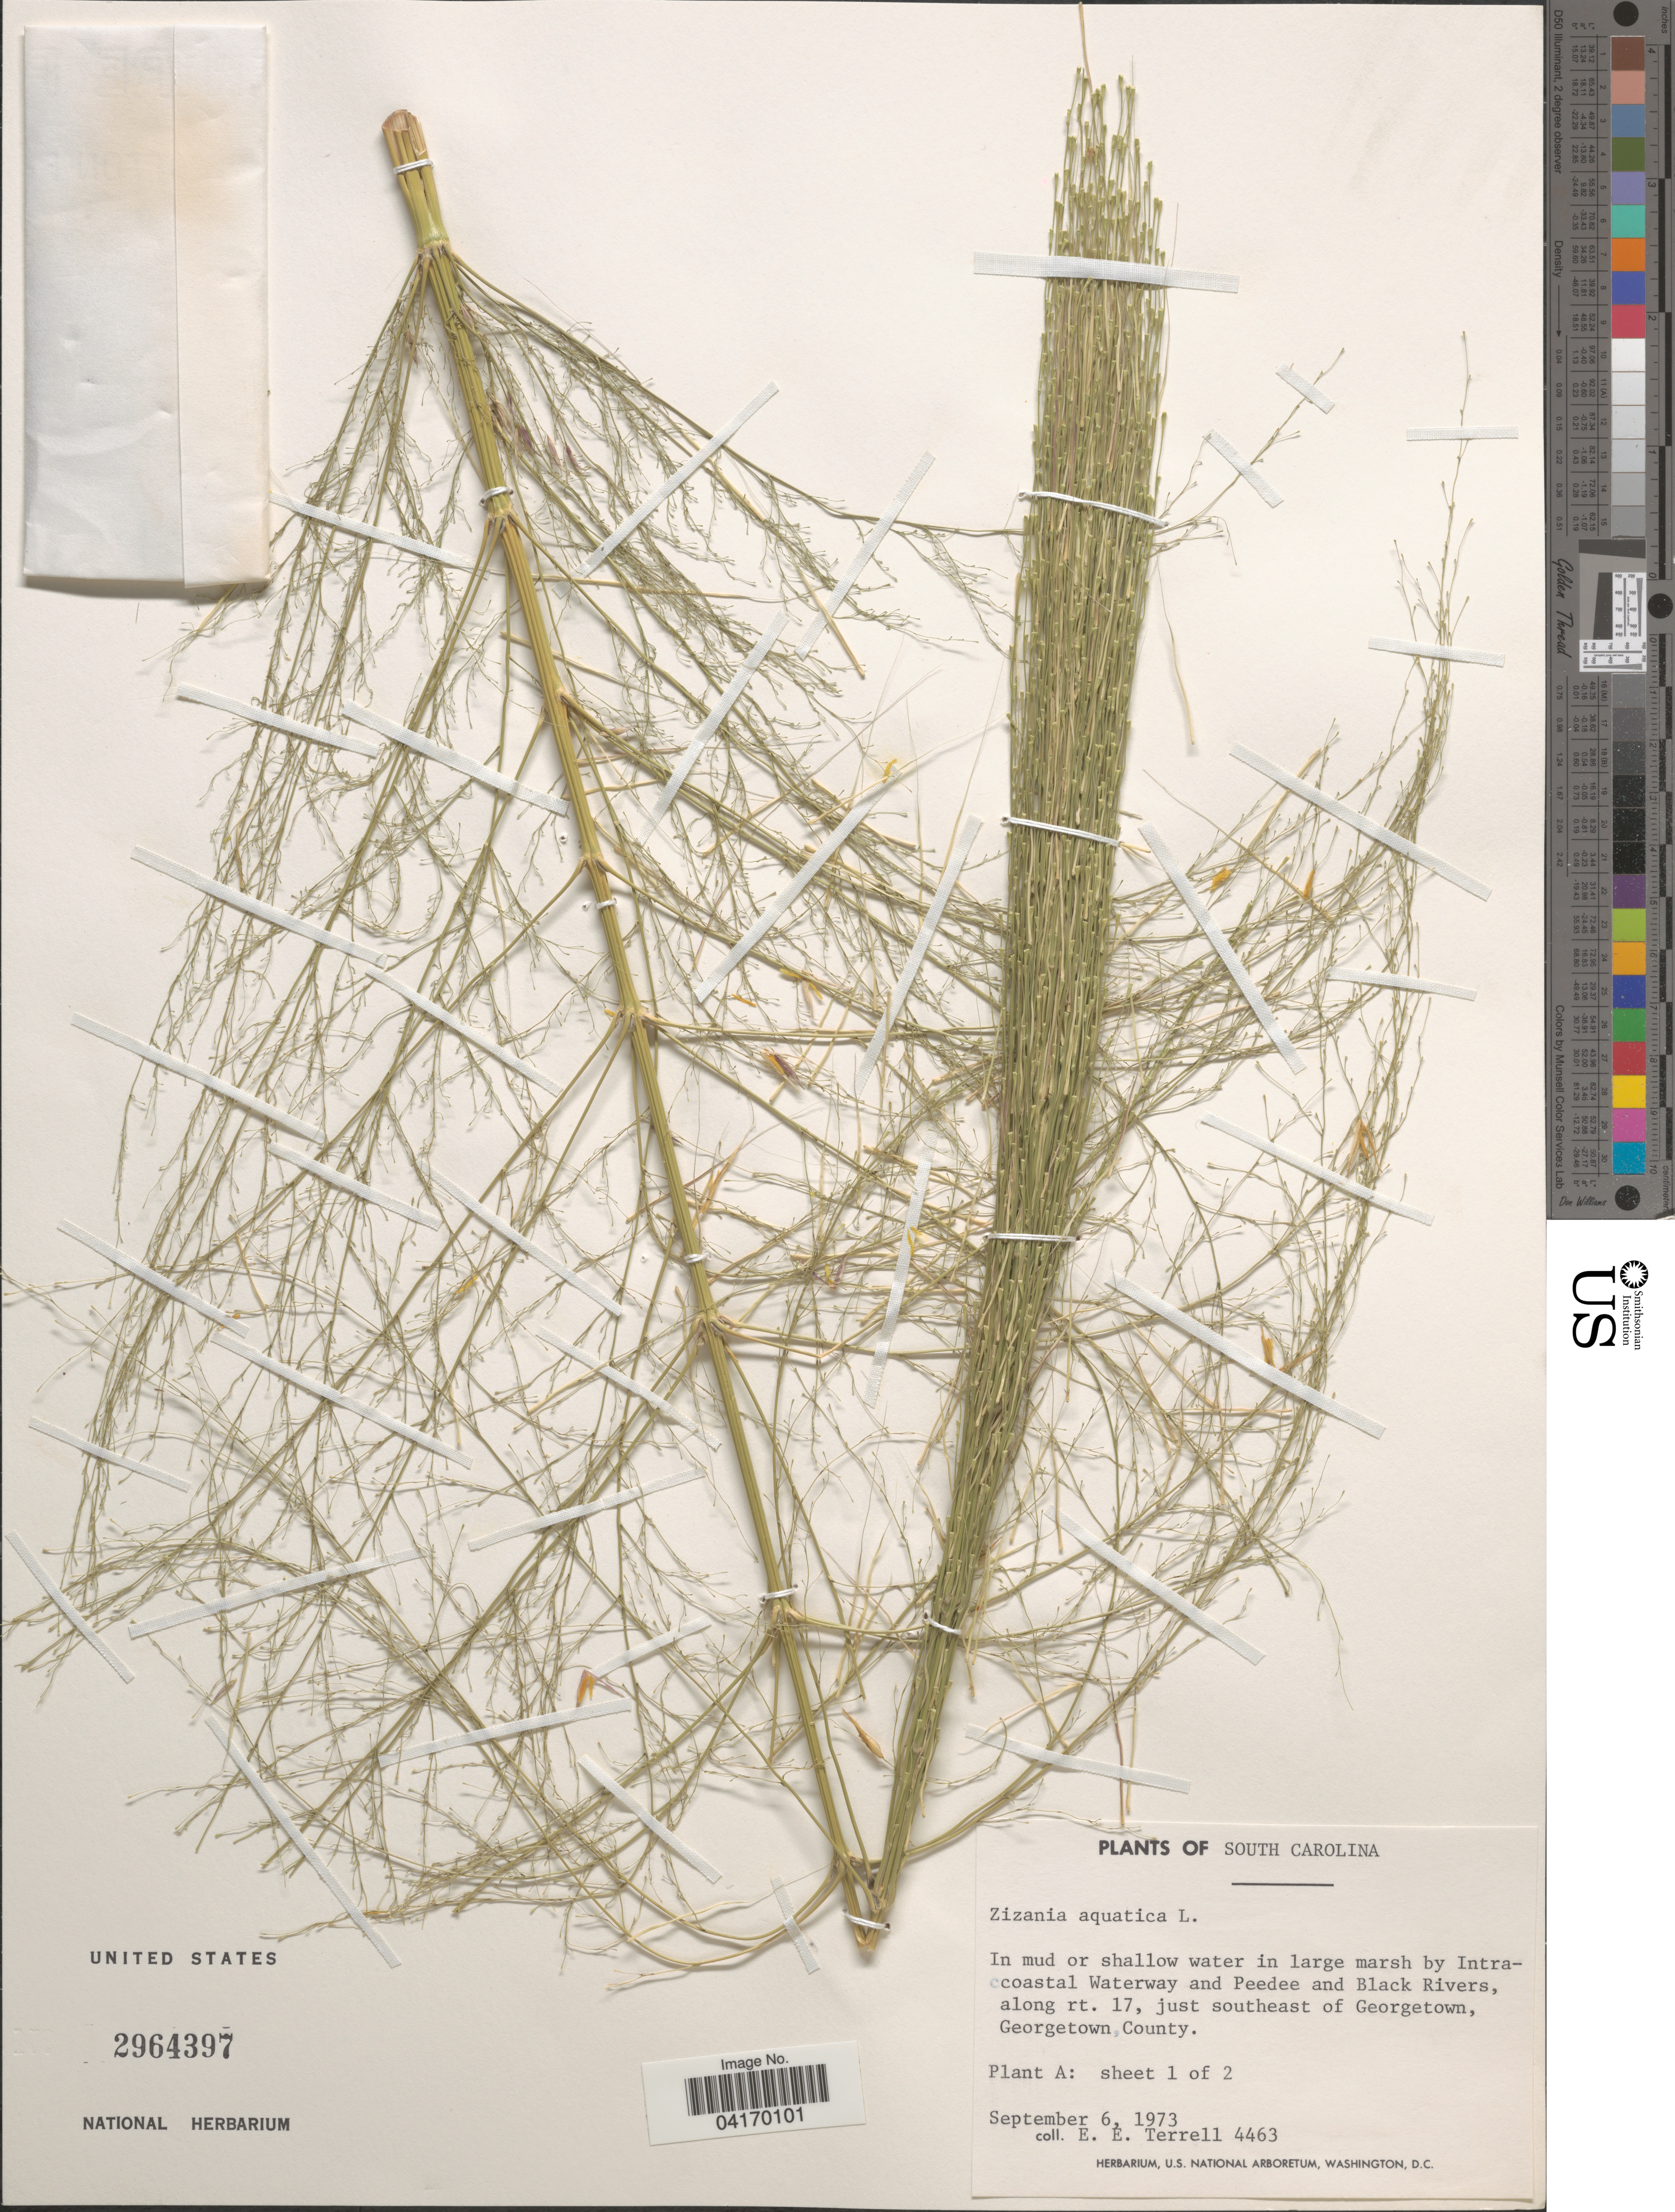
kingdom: Plantae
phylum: Tracheophyta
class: Liliopsida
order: Poales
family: Poaceae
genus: Zizania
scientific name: Zizania aquatica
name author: L.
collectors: E. E. Terrell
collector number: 4463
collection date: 1973-09-06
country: United States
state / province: South Carolina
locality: In mud or shallow water in large marsh by Intracoastal Waterway and Peedee and Black Rivers, along rt. 17, just southeast of Georgetown, Georgetown County.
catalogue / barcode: US 2964397